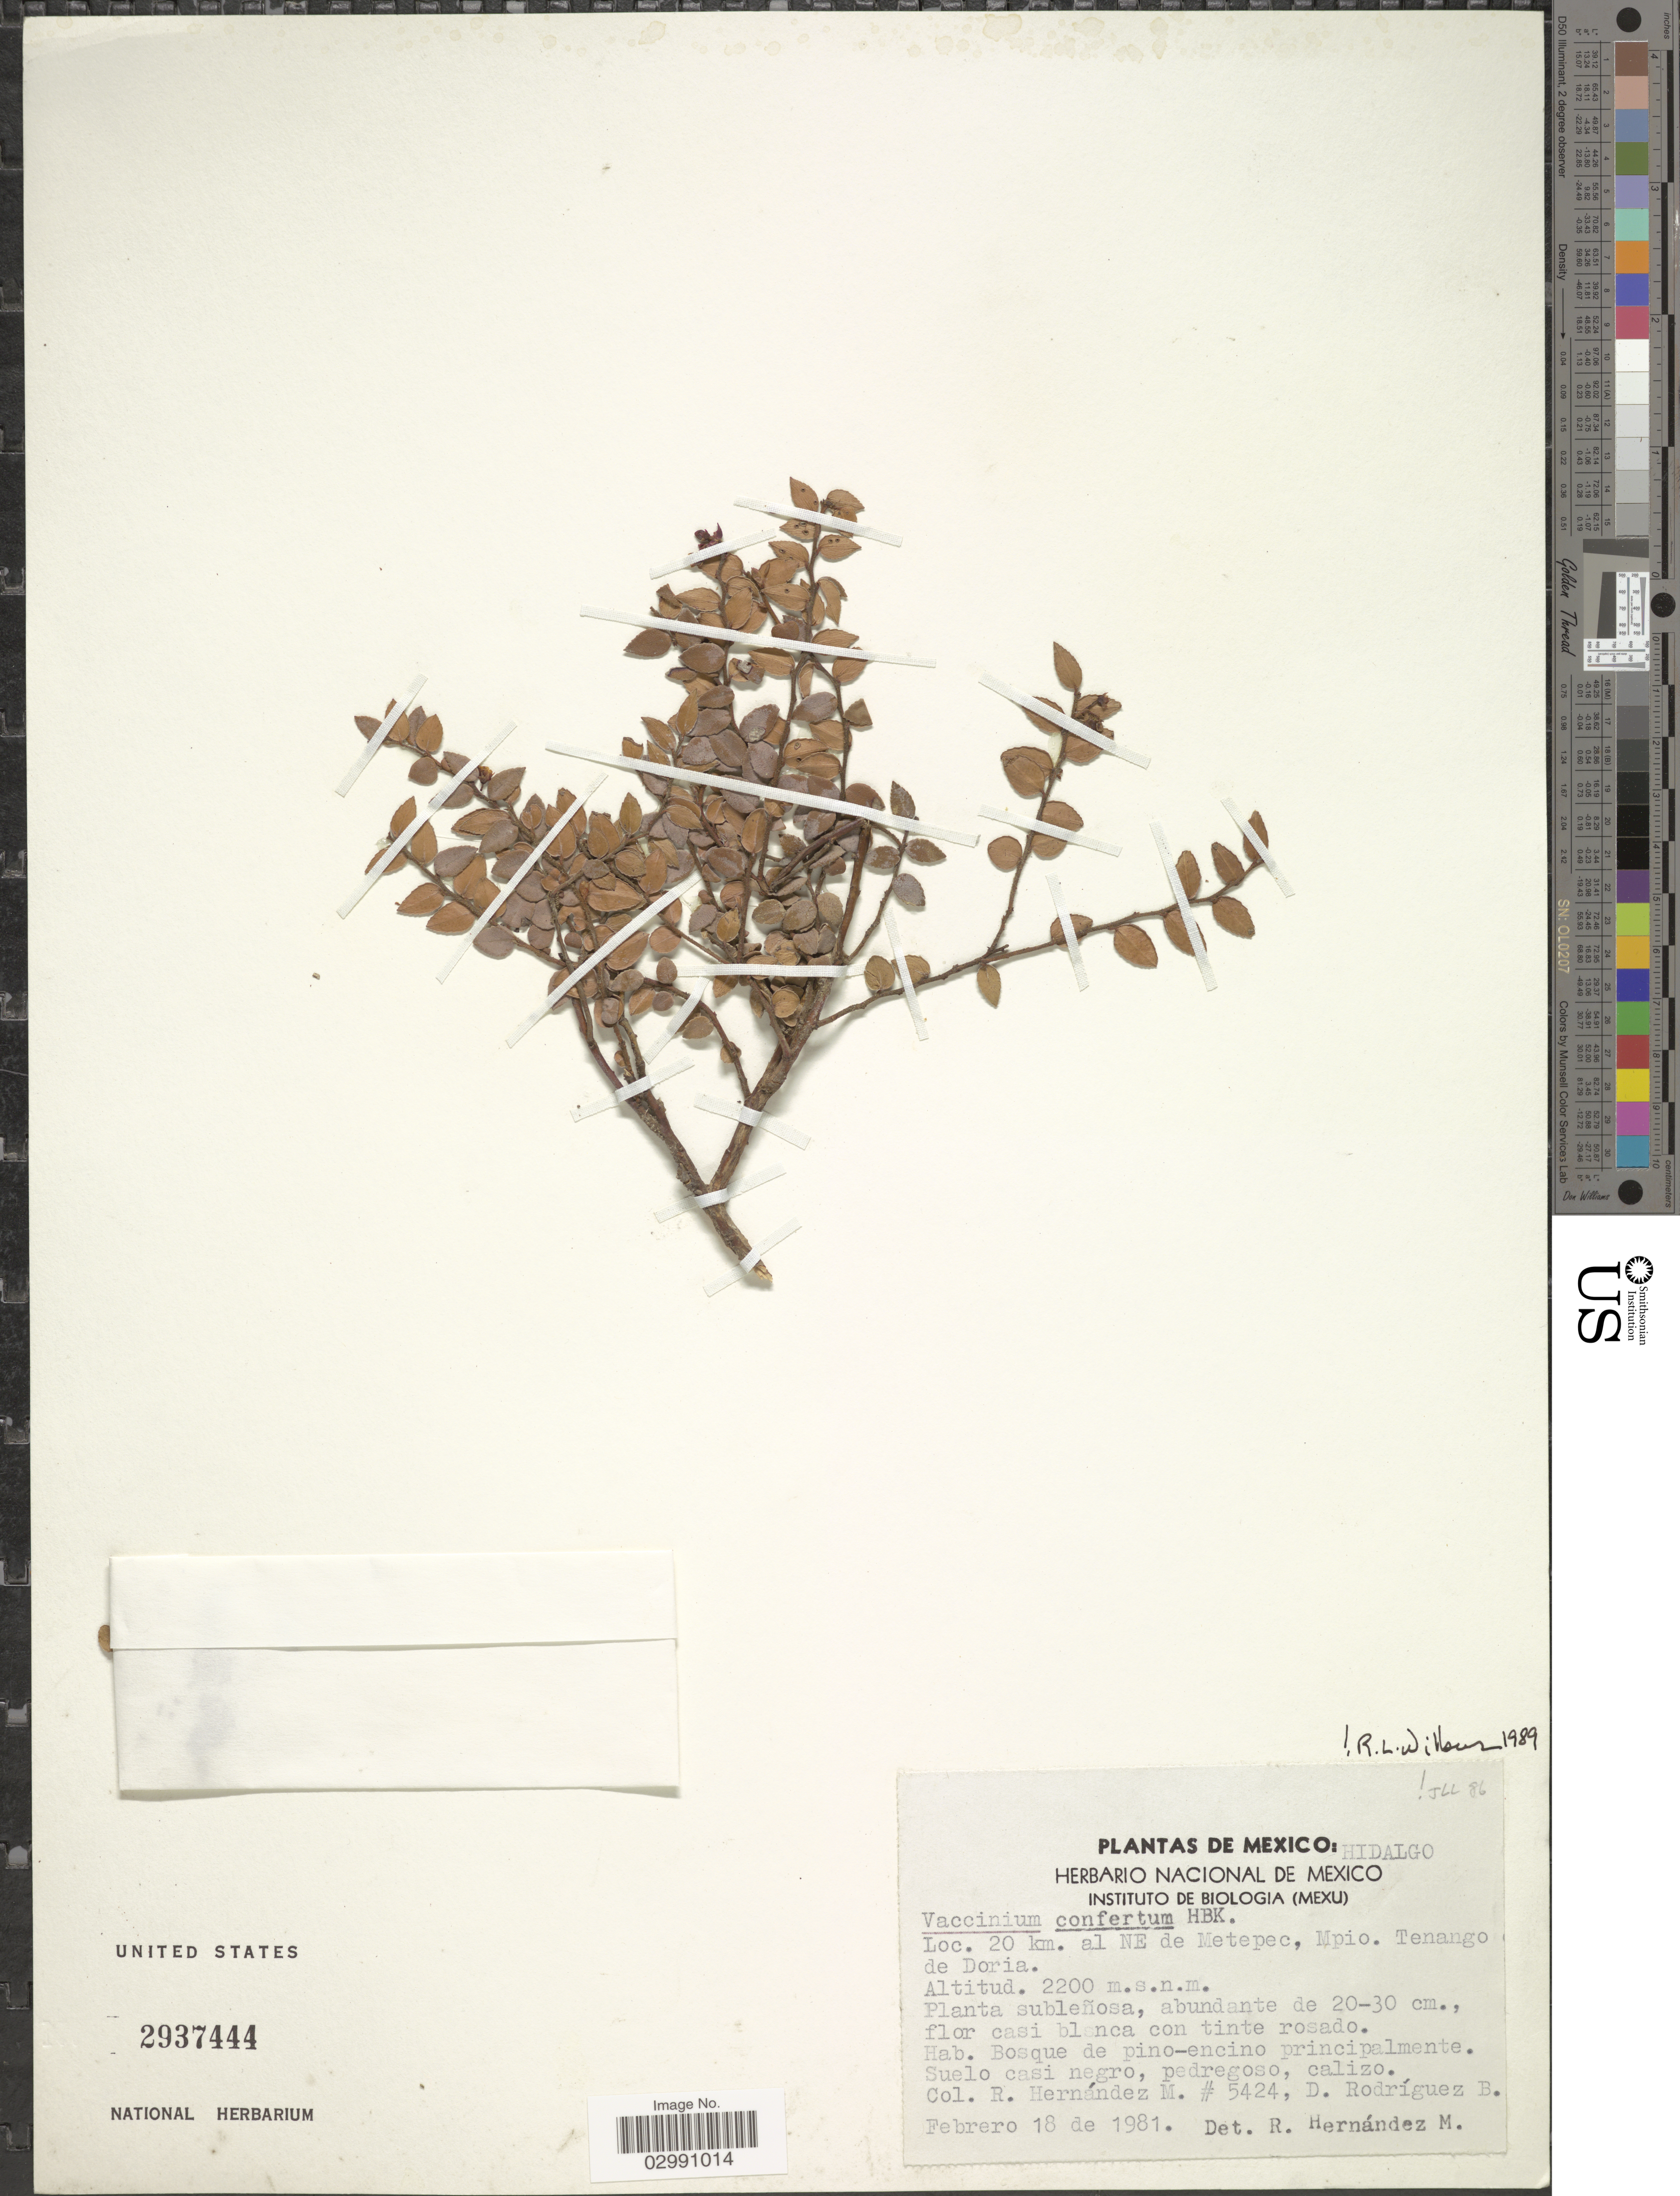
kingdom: Plantae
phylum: Tracheophyta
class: Magnoliopsida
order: Ericales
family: Ericaceae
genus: Vaccinium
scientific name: Vaccinium confertum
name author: Kunth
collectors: R. Hernández M. & D. Rodríguez B.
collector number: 5424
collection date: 1981-02-18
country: Mexico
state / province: Hidalgo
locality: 20 km. al NE de Metepec, Mpio, Tenango de Doria.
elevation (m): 2200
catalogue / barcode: US 2937444